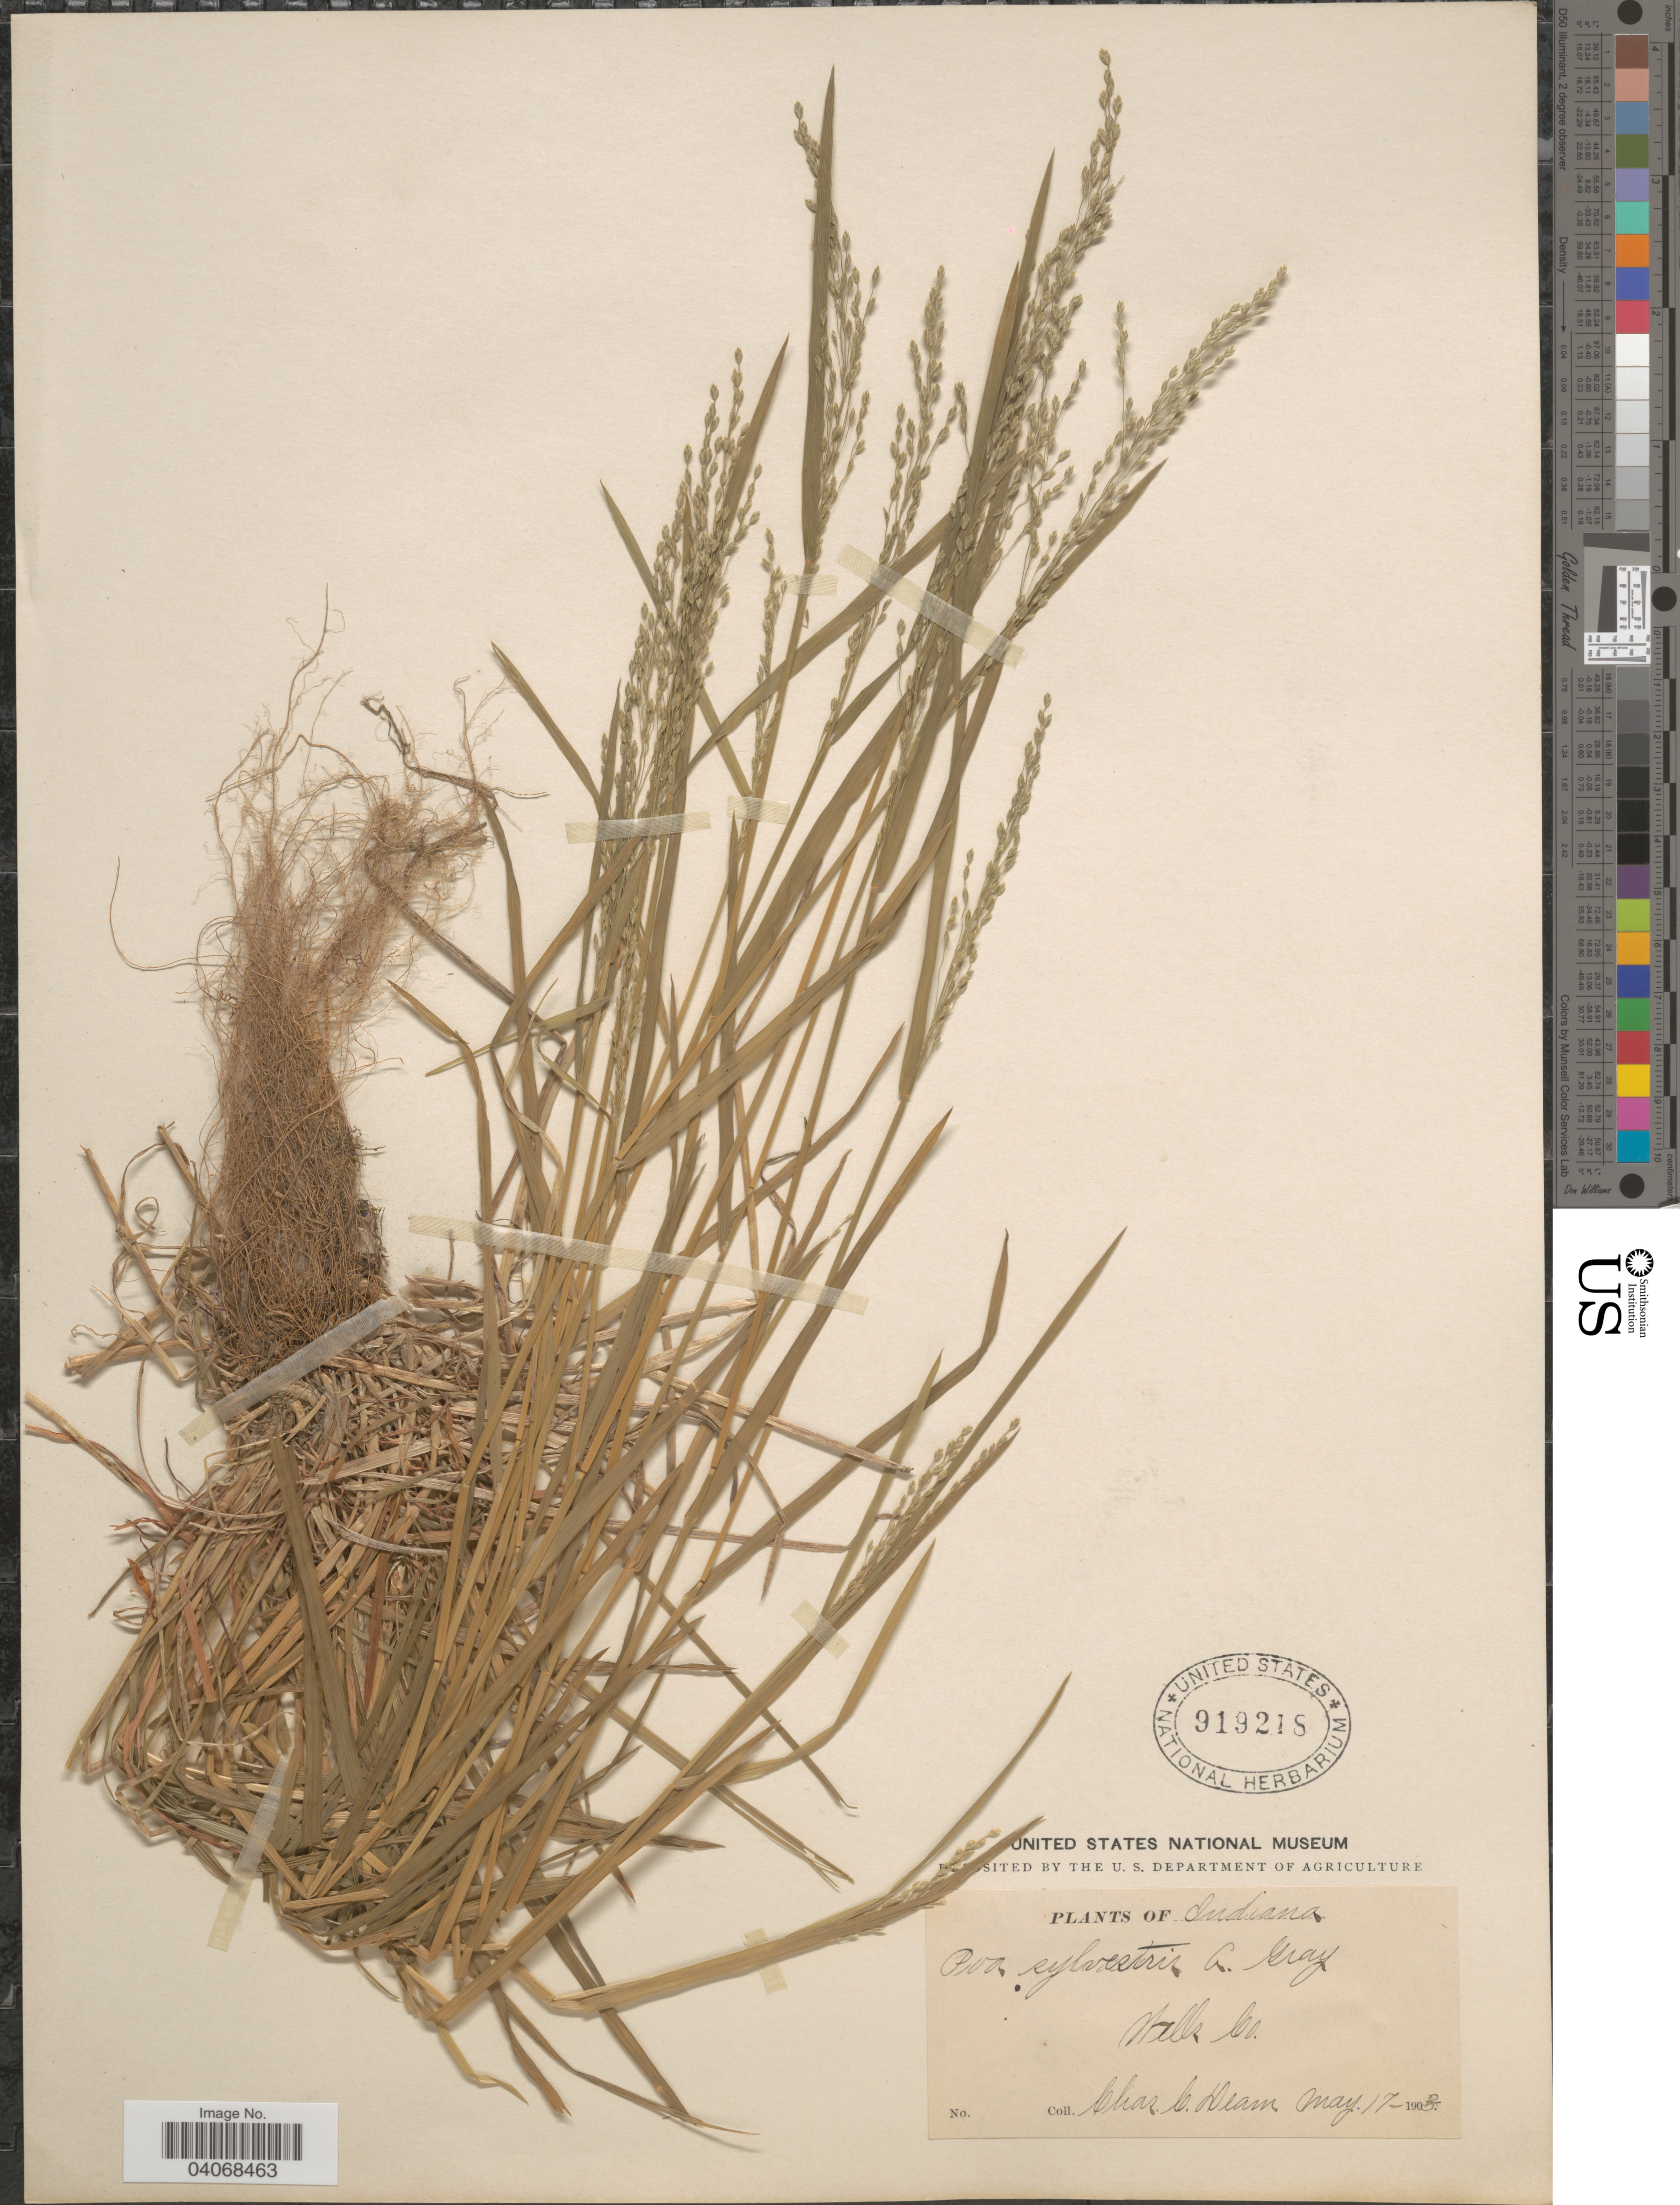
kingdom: Plantae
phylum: Tracheophyta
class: Liliopsida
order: Poales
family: Poaceae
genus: Poa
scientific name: Poa sylvestris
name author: A. Gray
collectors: C. C. Deam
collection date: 1903-05-17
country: United States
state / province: Indiana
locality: Wells Co.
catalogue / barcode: US 919218